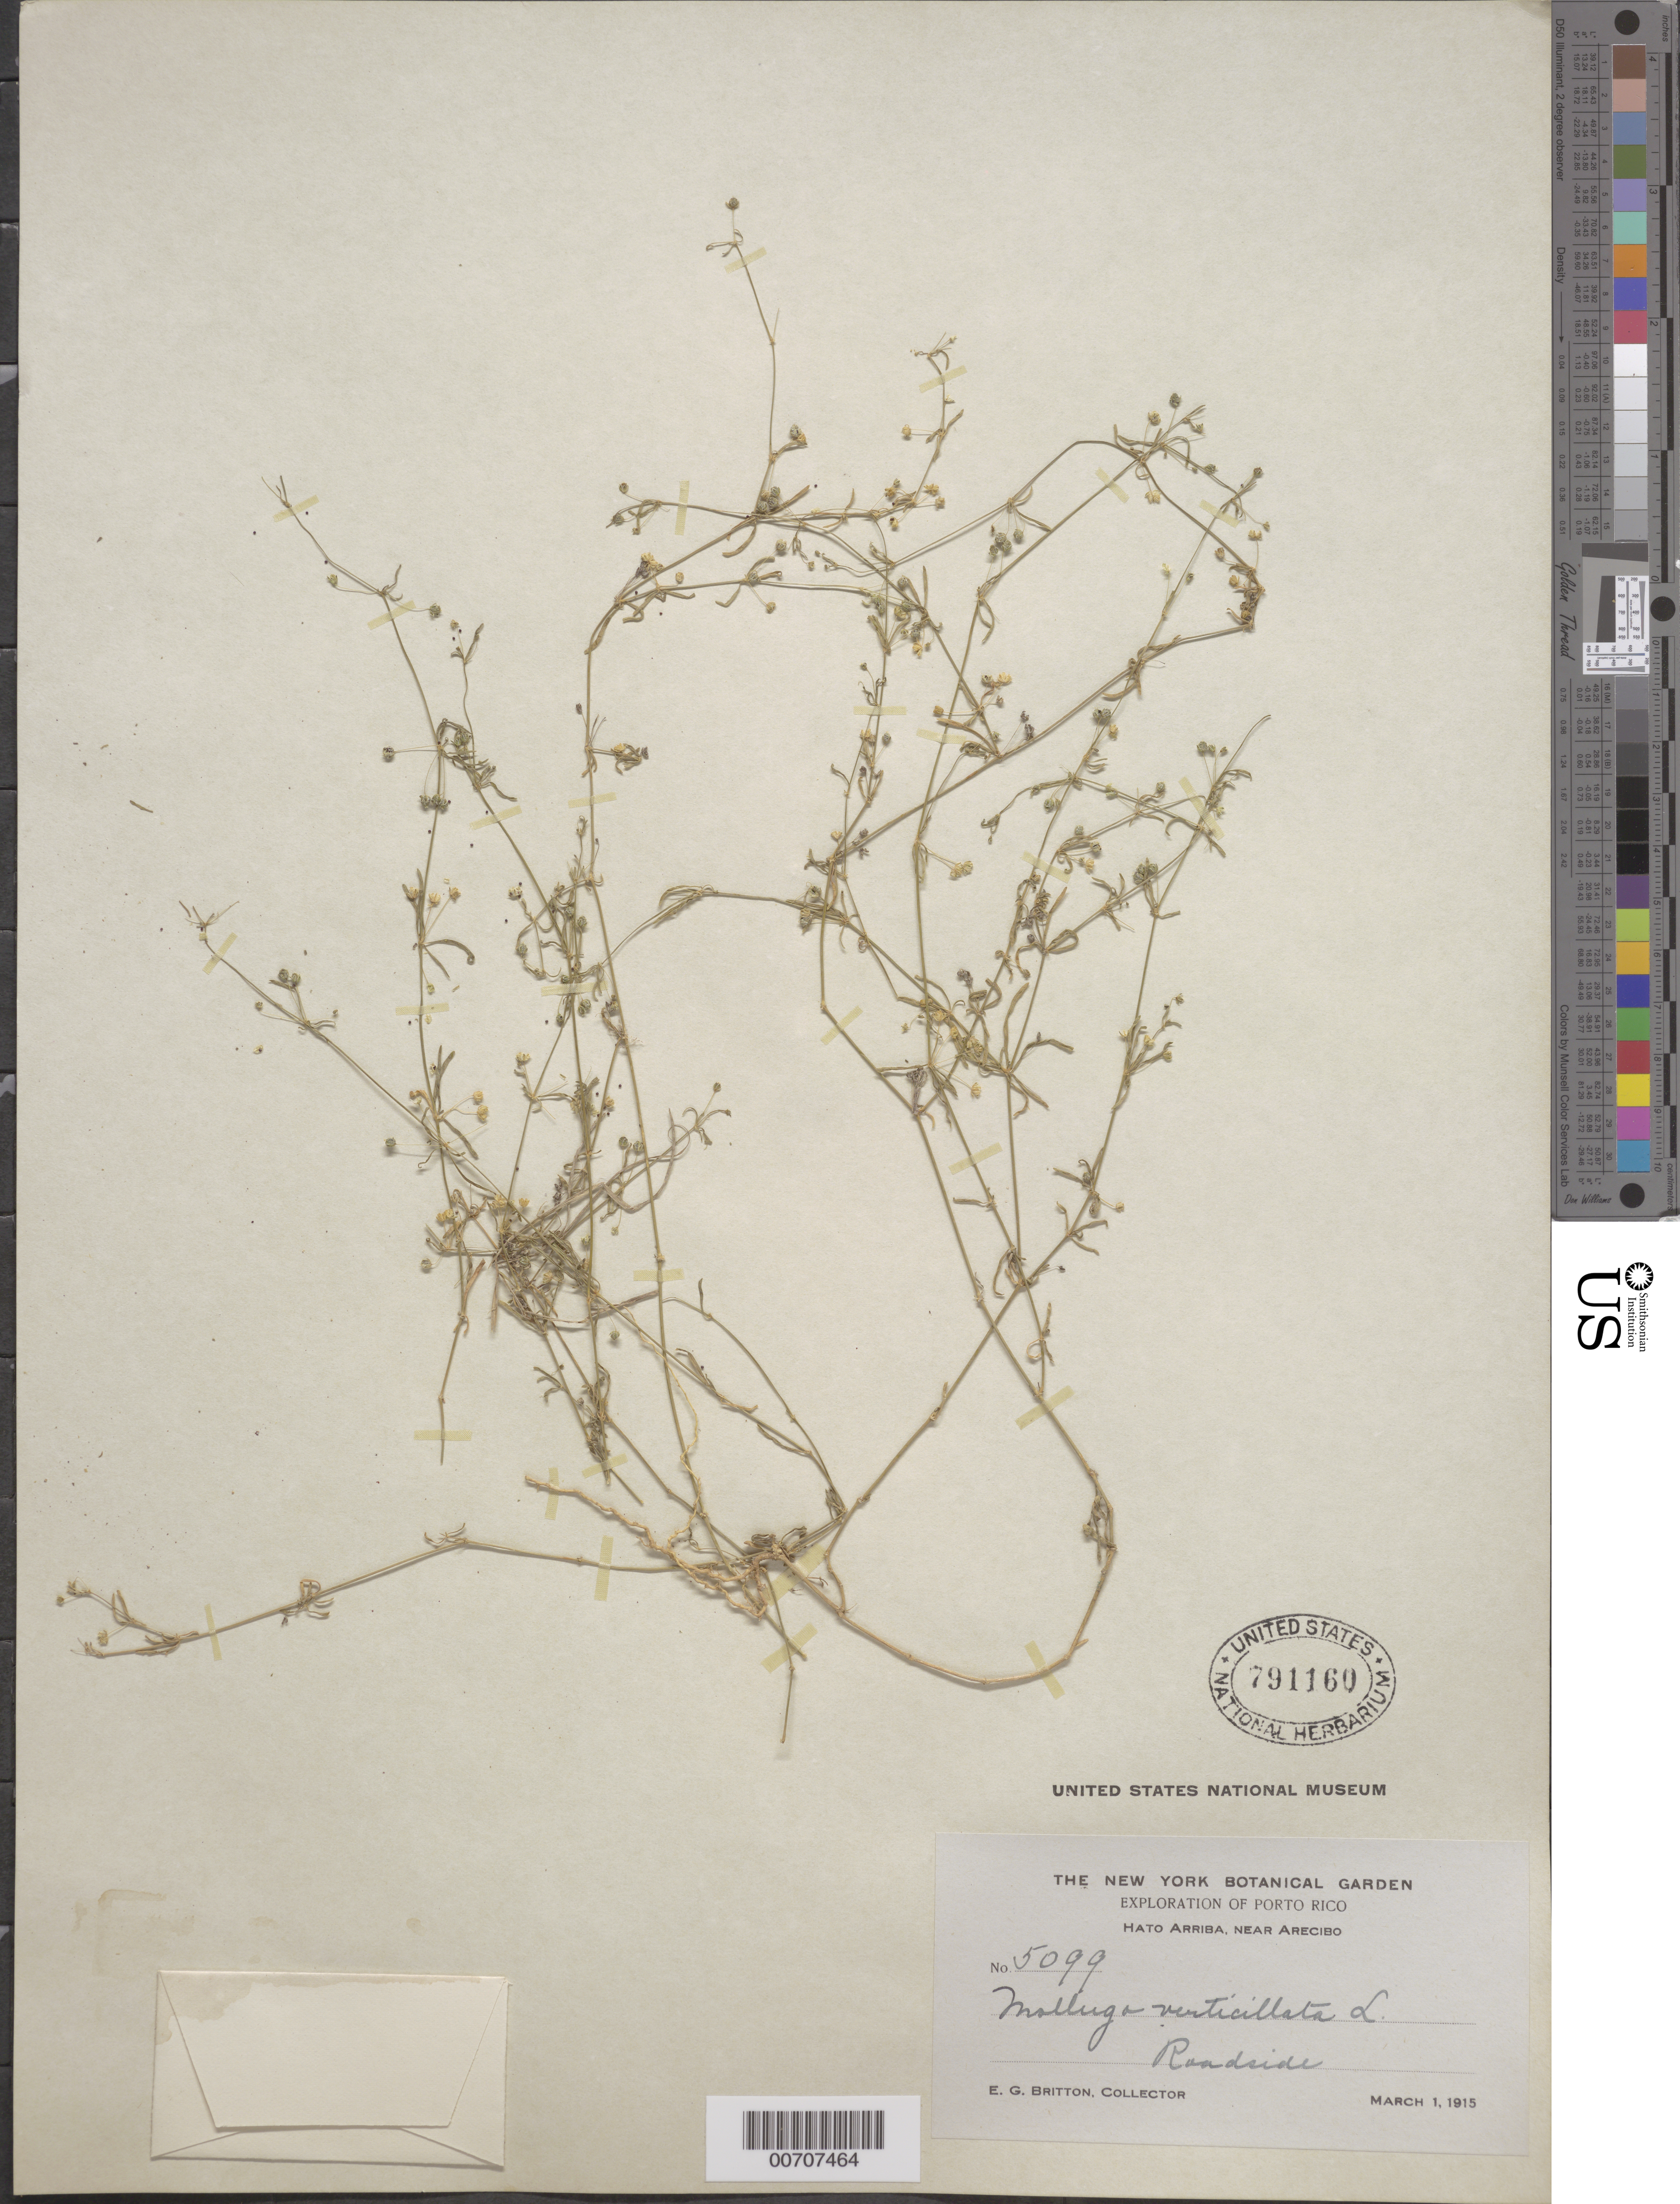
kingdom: Plantae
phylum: Tracheophyta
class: Magnoliopsida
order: Caryophyllales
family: Molluginaceae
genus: Mollugo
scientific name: Mollugo verticillata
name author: L.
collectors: E. G. Britton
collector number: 5099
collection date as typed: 01 Mar 1915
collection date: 1915-03-01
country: Puerto Rico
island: Greater Antilles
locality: Hato Arriba, near Arecibo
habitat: Roadside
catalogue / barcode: US 791160